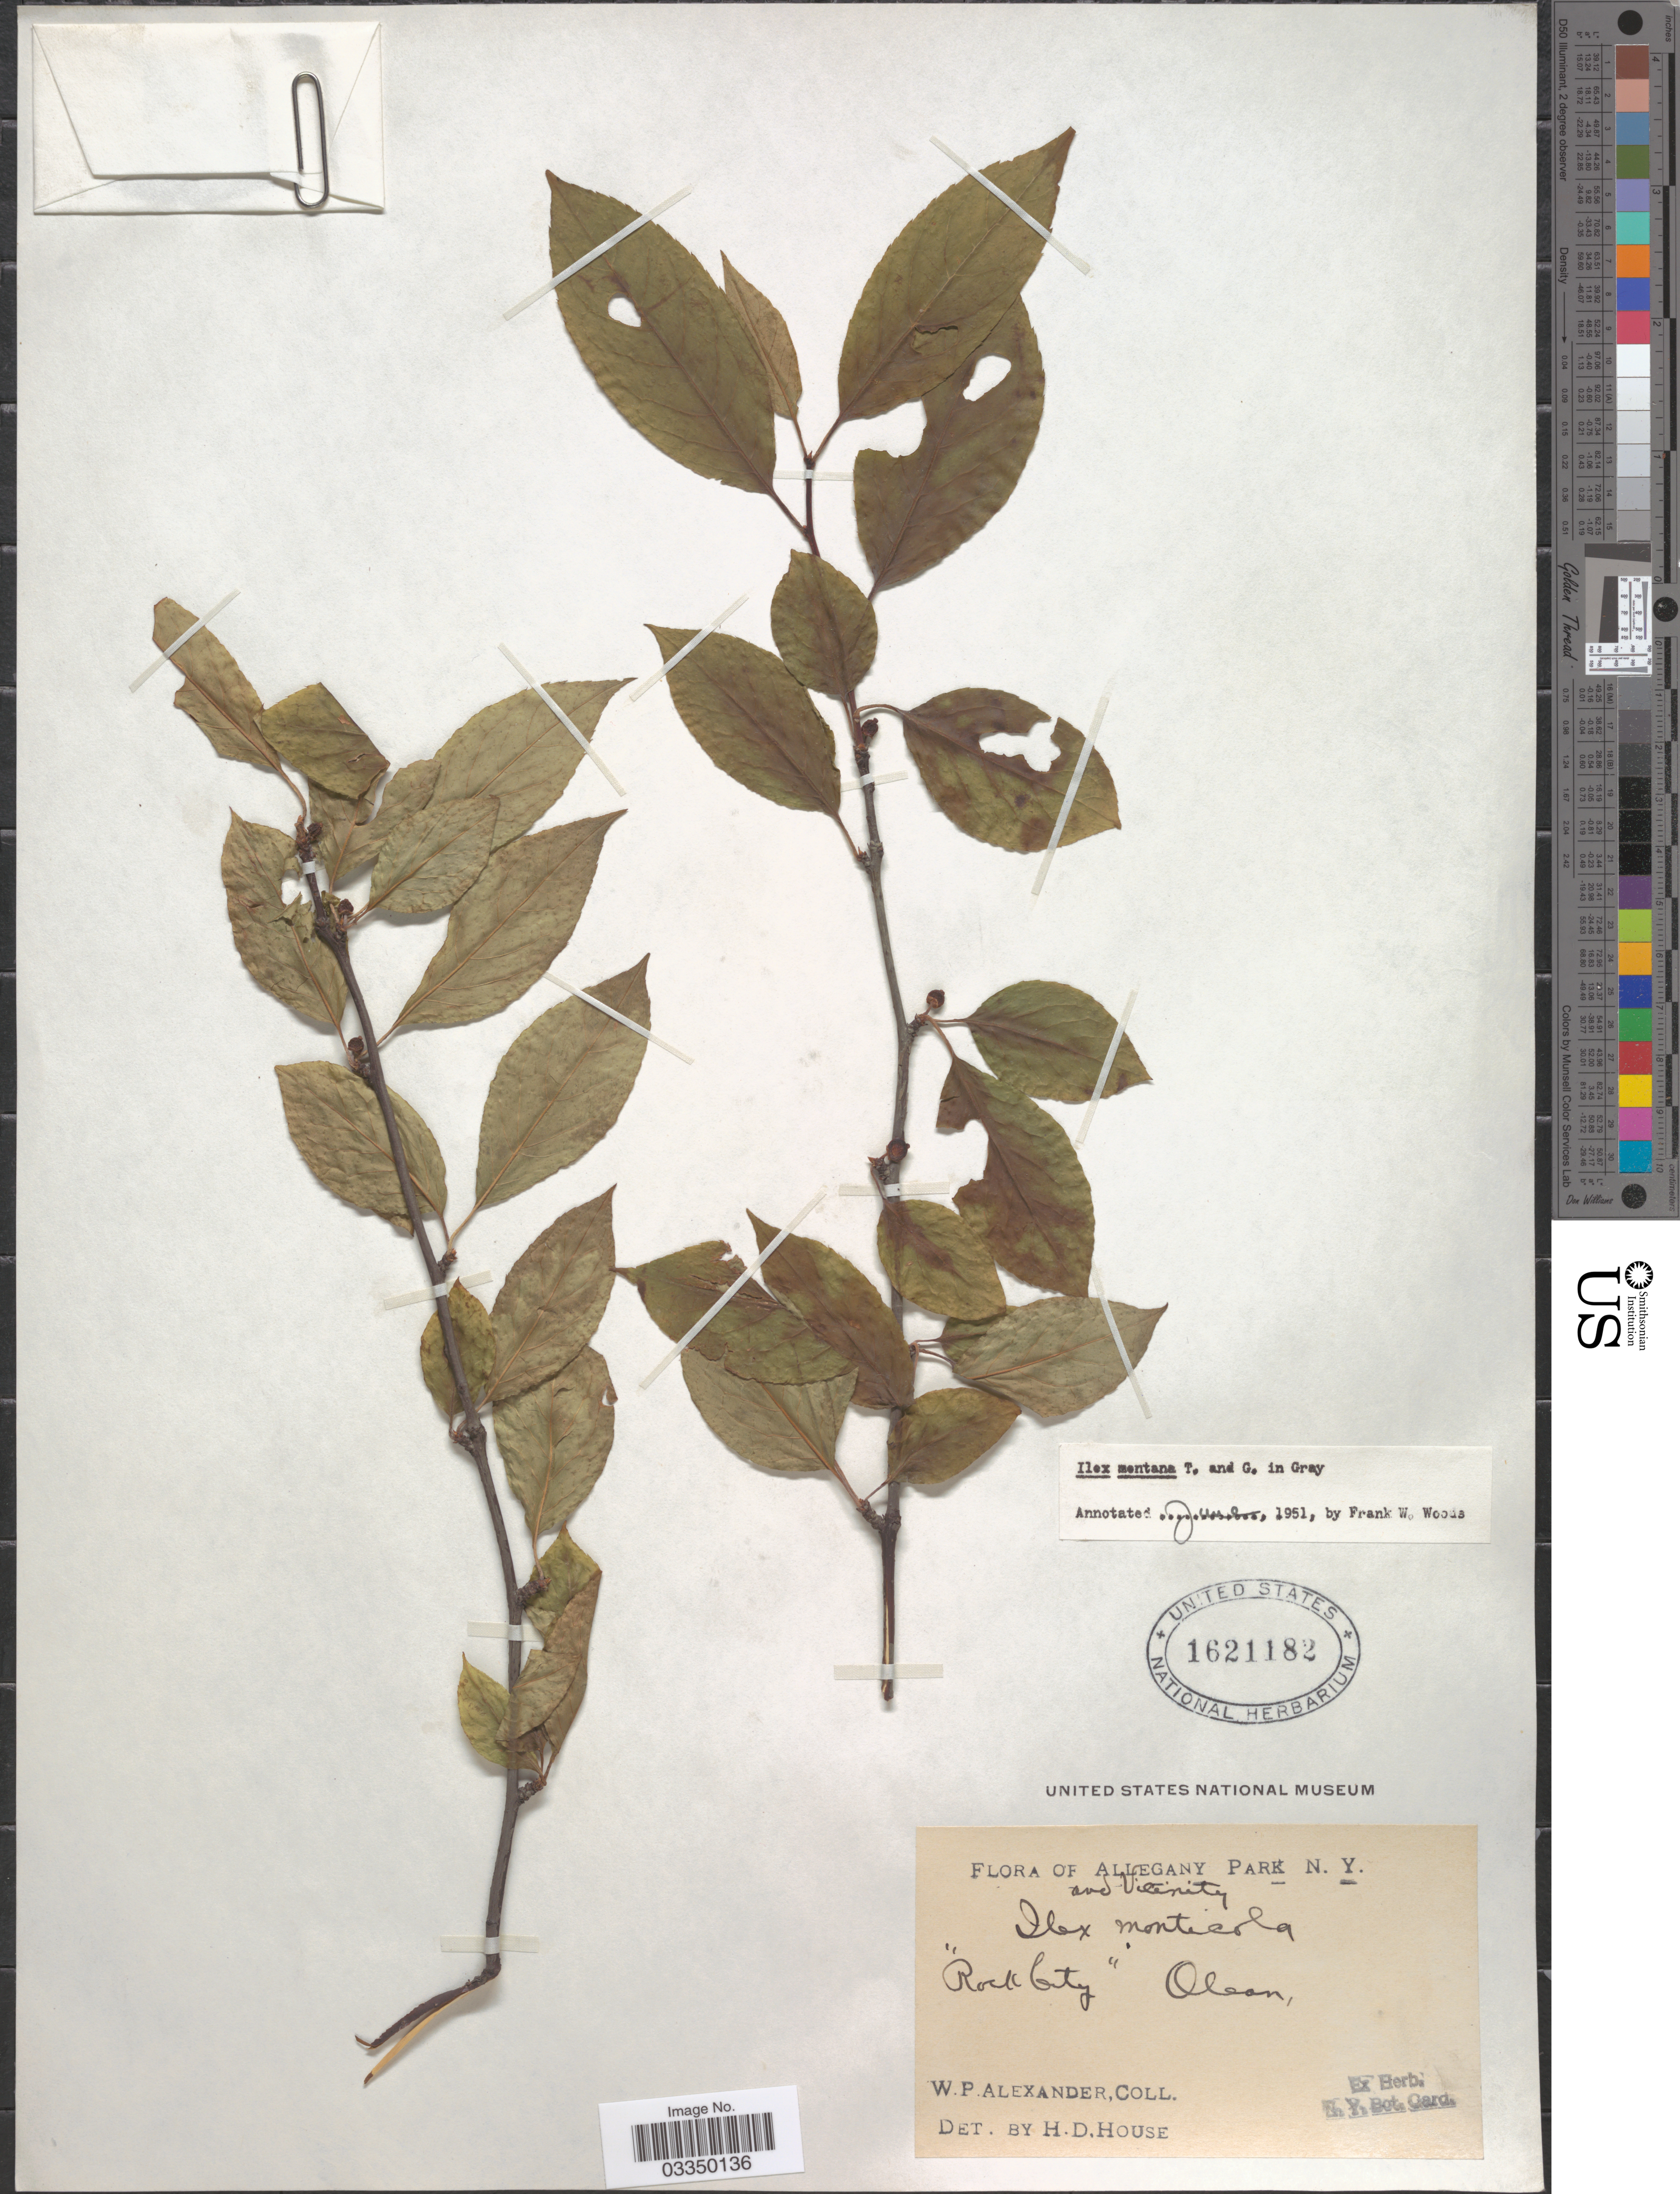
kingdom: Plantae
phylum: Tracheophyta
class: Magnoliopsida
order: Aquifoliales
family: Aquifoliaceae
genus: Ilex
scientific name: Ilex montana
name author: Torr. & A. Gray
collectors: W. P. Alexander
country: United States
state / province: New York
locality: Allegany Park and Vicinity. "Rock City" Olean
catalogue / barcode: US 1621182